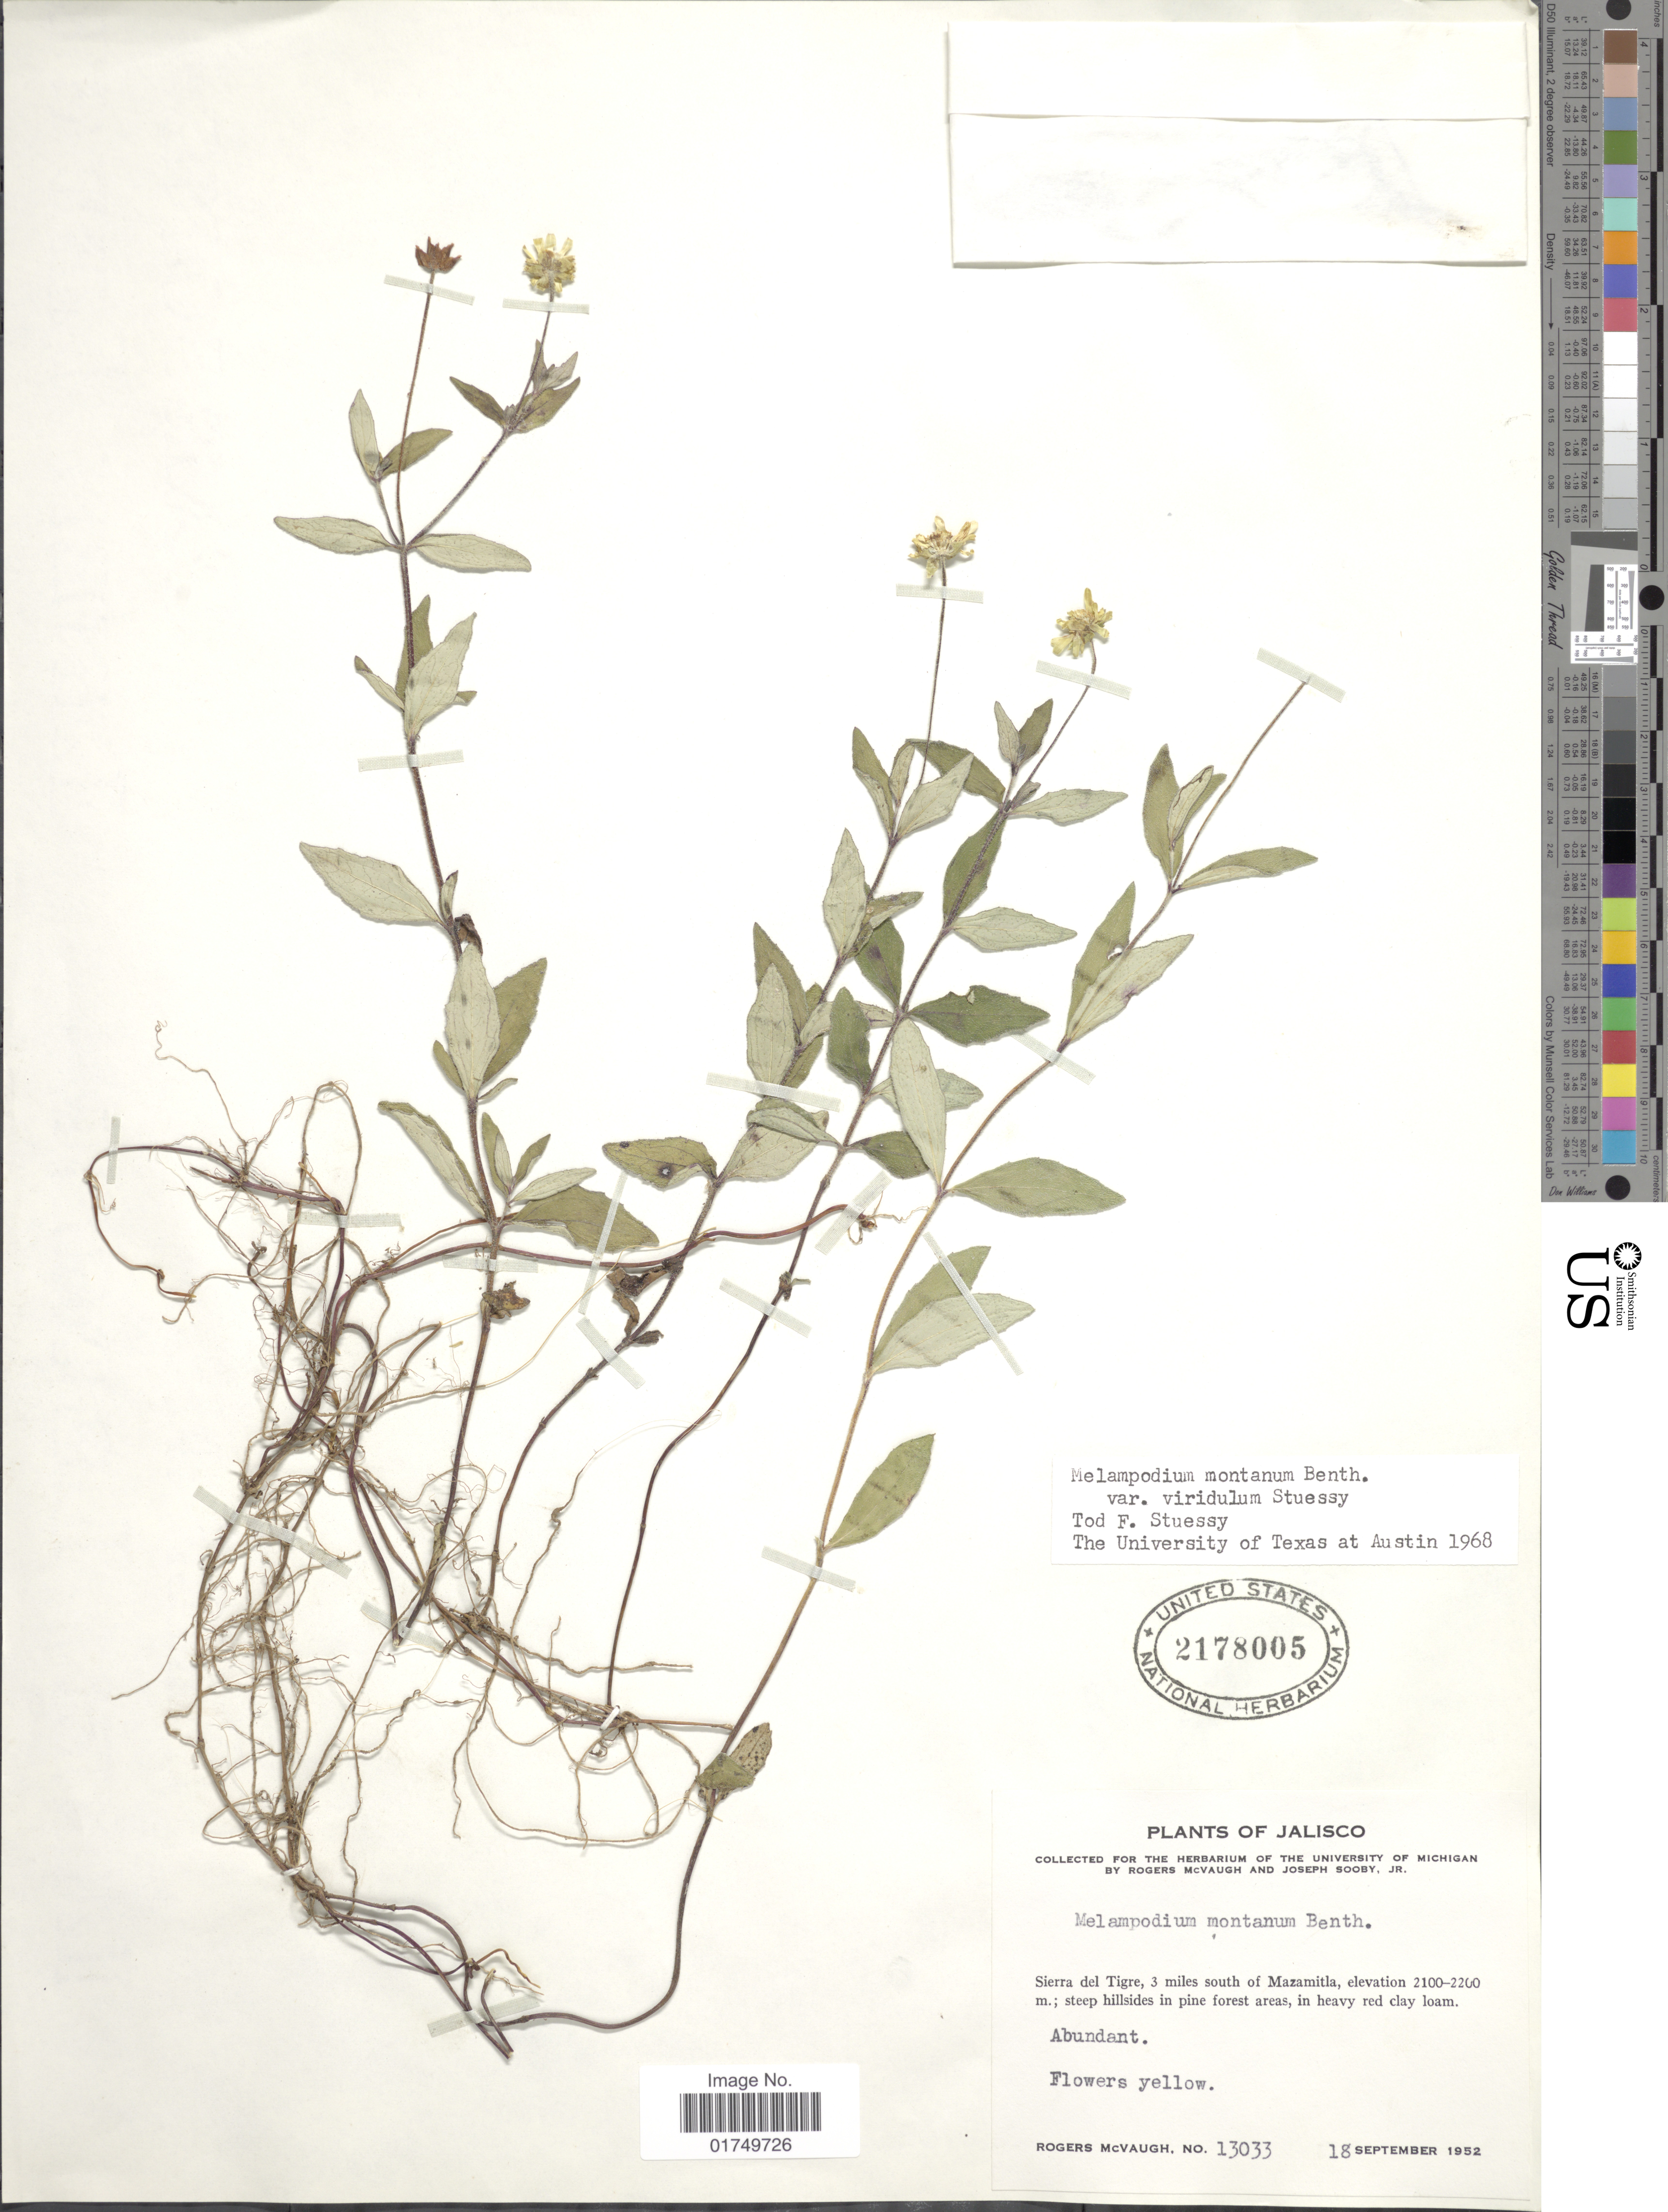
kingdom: Plantae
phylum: Tracheophyta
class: Magnoliopsida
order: Asterales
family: Asteraceae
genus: Melampodium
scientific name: Melampodium montanum var. viridulum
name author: Stuessy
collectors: R. McVaugh & J. Sooby Jr.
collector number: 13033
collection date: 1952-09-18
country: Mexico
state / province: Jalisco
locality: Sierra del Tigre, 3 miles south of Mazamitla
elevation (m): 2100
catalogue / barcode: US 2178005